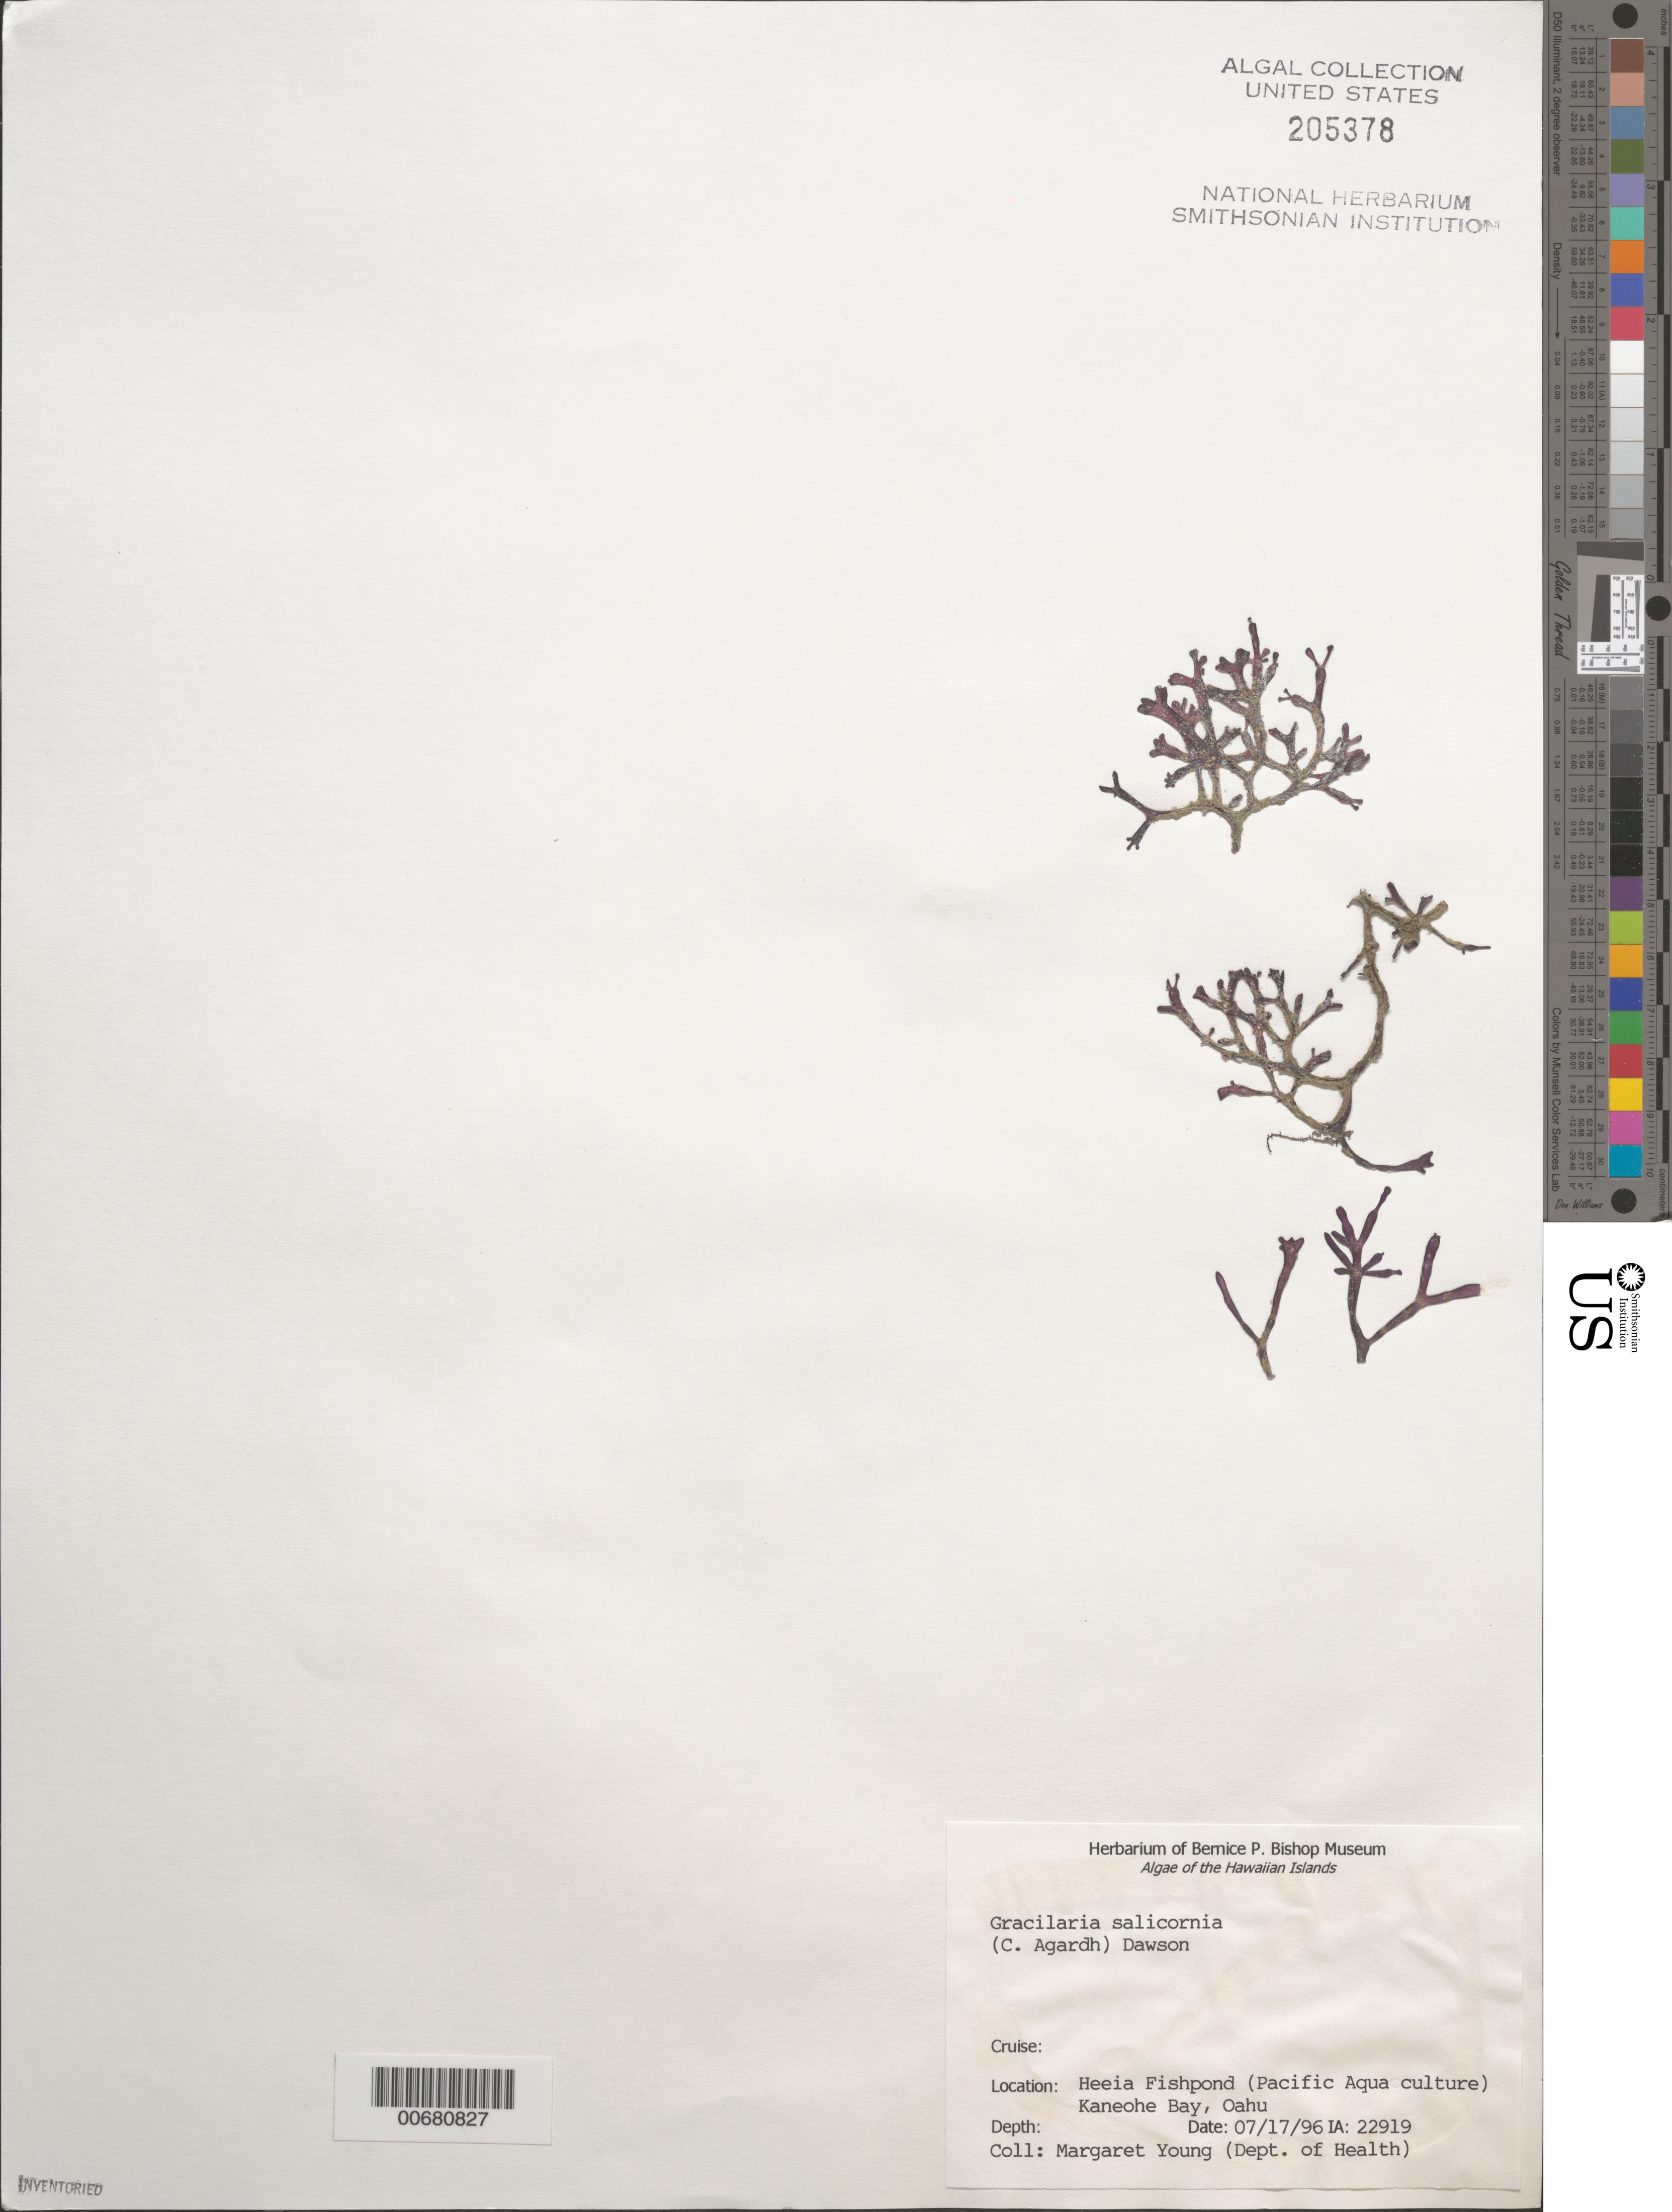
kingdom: Plantae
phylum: Rhodophyta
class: Florideophyceae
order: Gracilariales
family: Gracilariaceae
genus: Gracilaria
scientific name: Gracilaria salicornia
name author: (C. Agardh) E.Y. Dawson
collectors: M. Young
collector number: IAA 22919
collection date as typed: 17 Jul 1996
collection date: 1996-07-17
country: United States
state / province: Hawaii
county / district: Honolulu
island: Oahu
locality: Kaneohe Bay, Heeia Fishpond (Pacific Aqua culture)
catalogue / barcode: US 205378